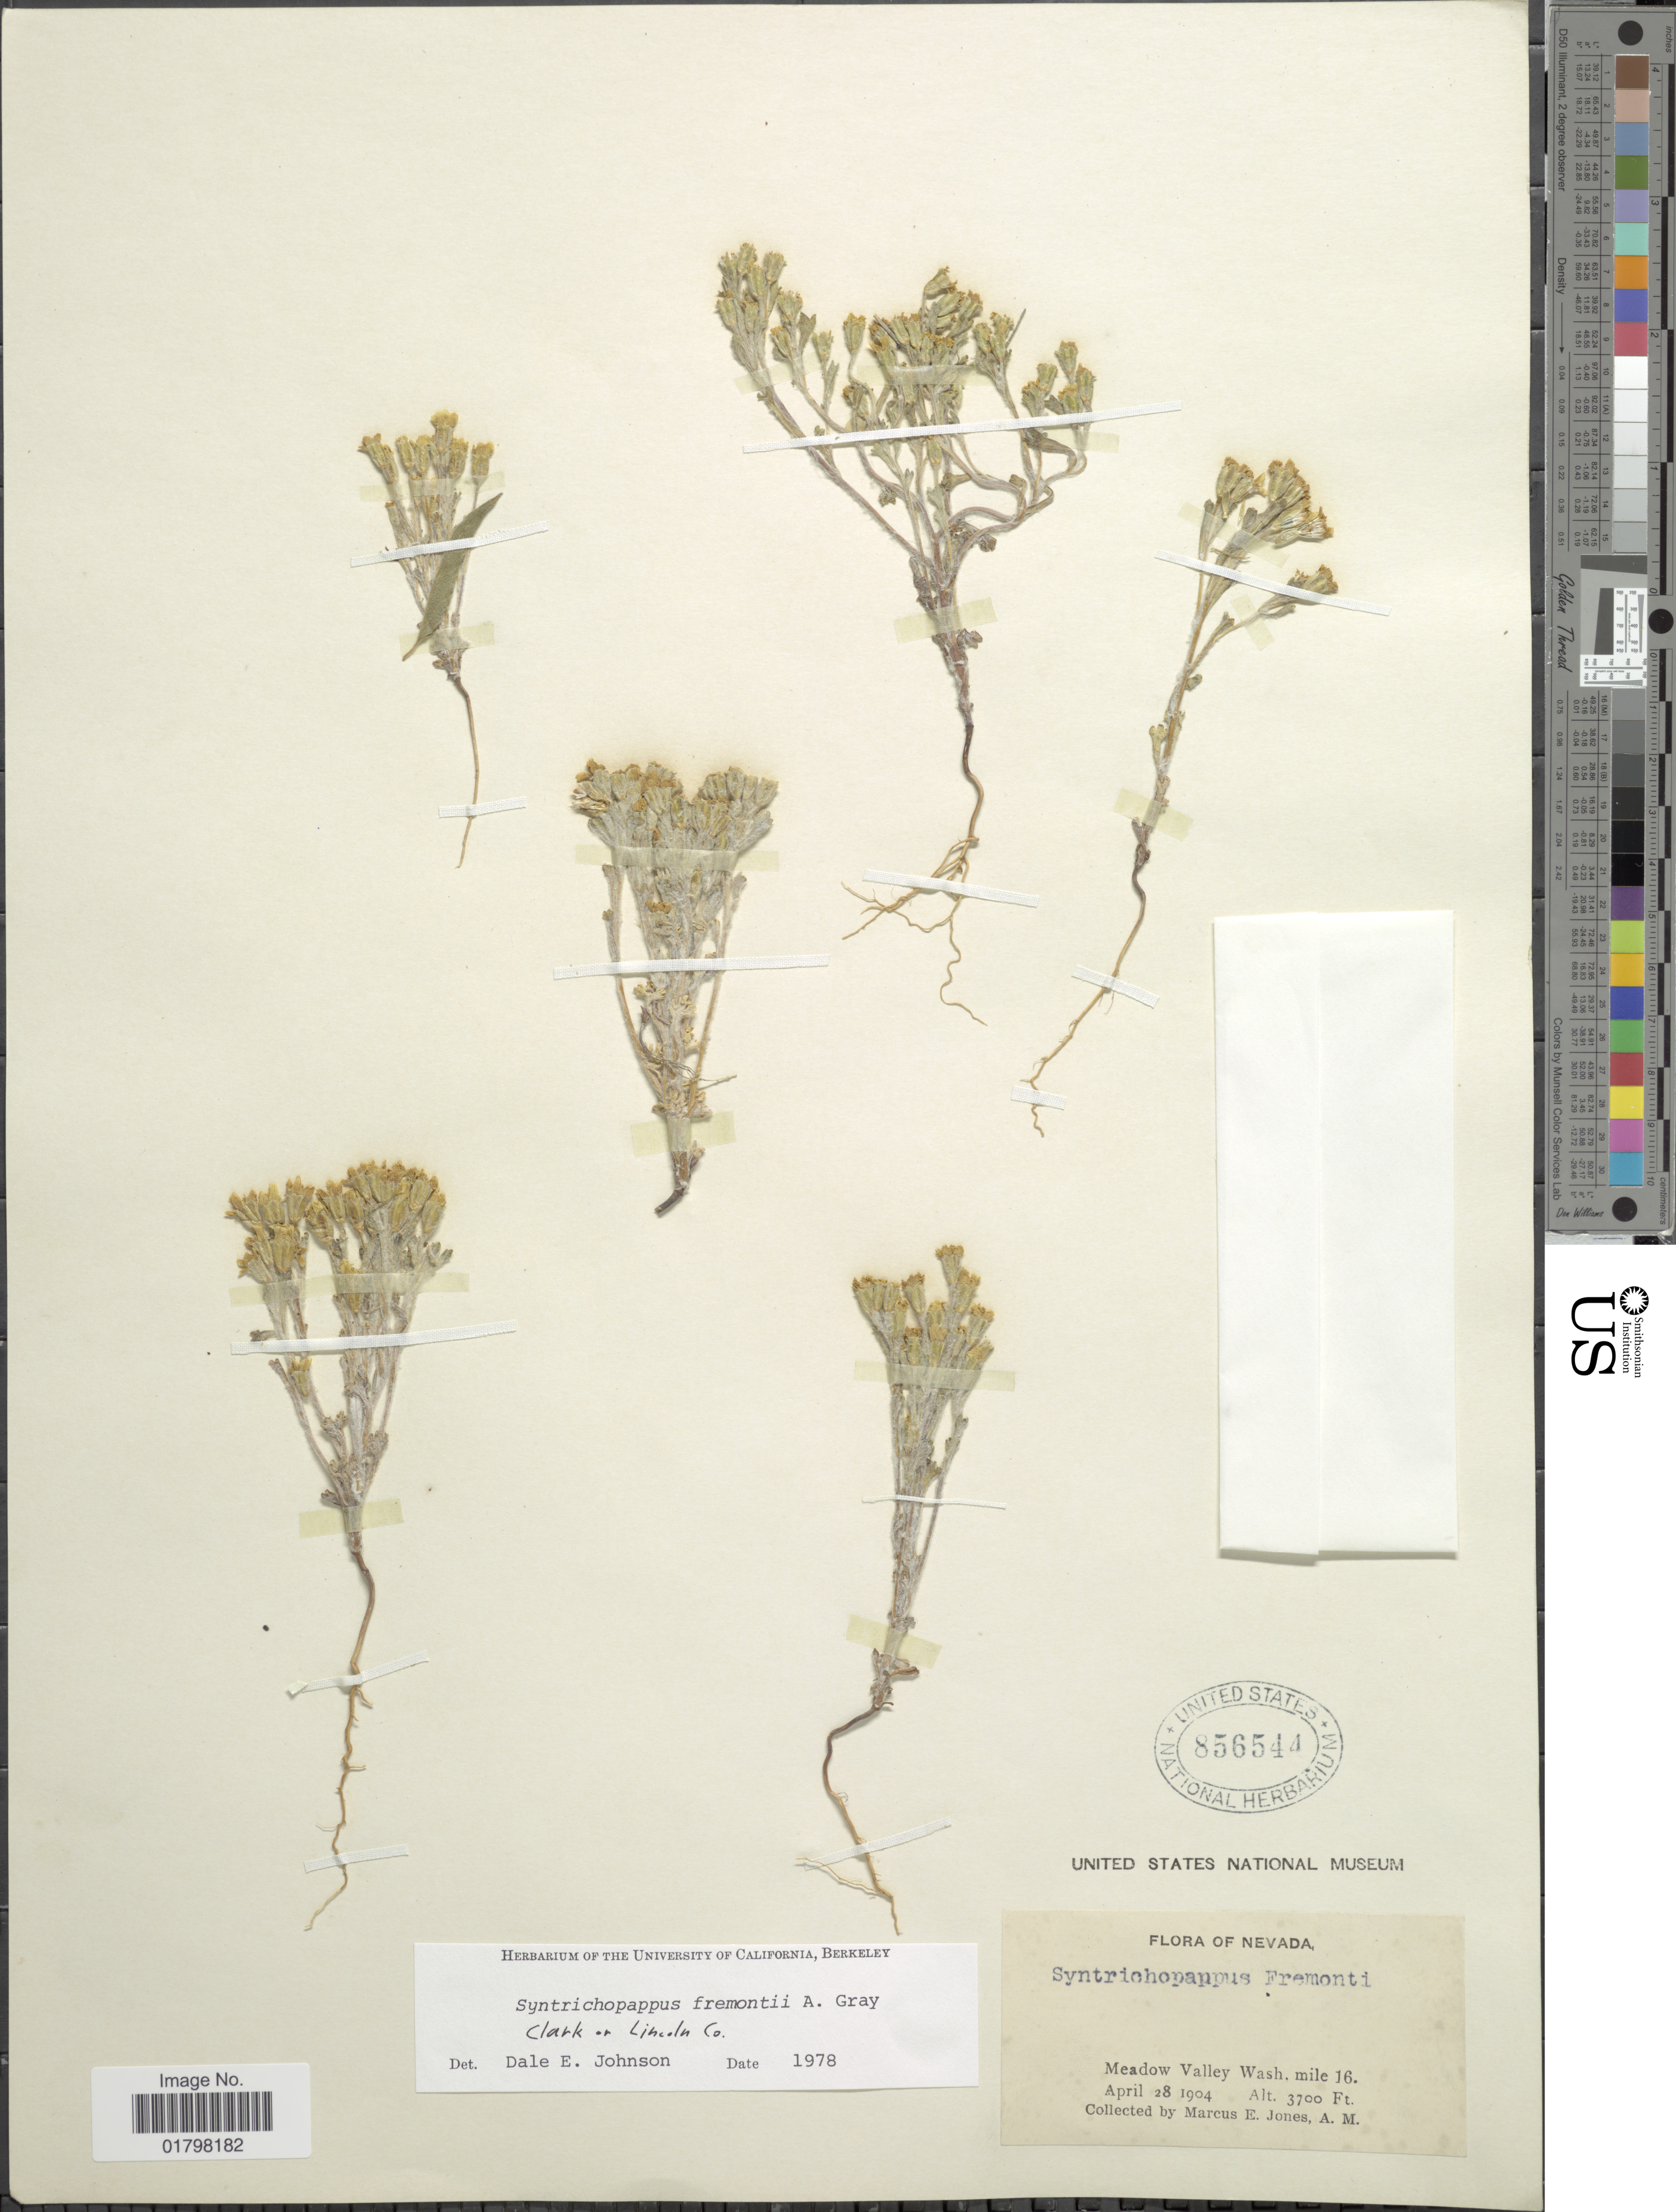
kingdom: Plantae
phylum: Tracheophyta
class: Magnoliopsida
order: Asterales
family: Asteraceae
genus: Syntrichopappus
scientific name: Syntrichopappus fremontii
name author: A. Gray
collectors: M. E. Jones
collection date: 1904-04-28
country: United States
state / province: Nevada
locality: Meadow Valley Wash. mile 16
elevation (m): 1128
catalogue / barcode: US 856544